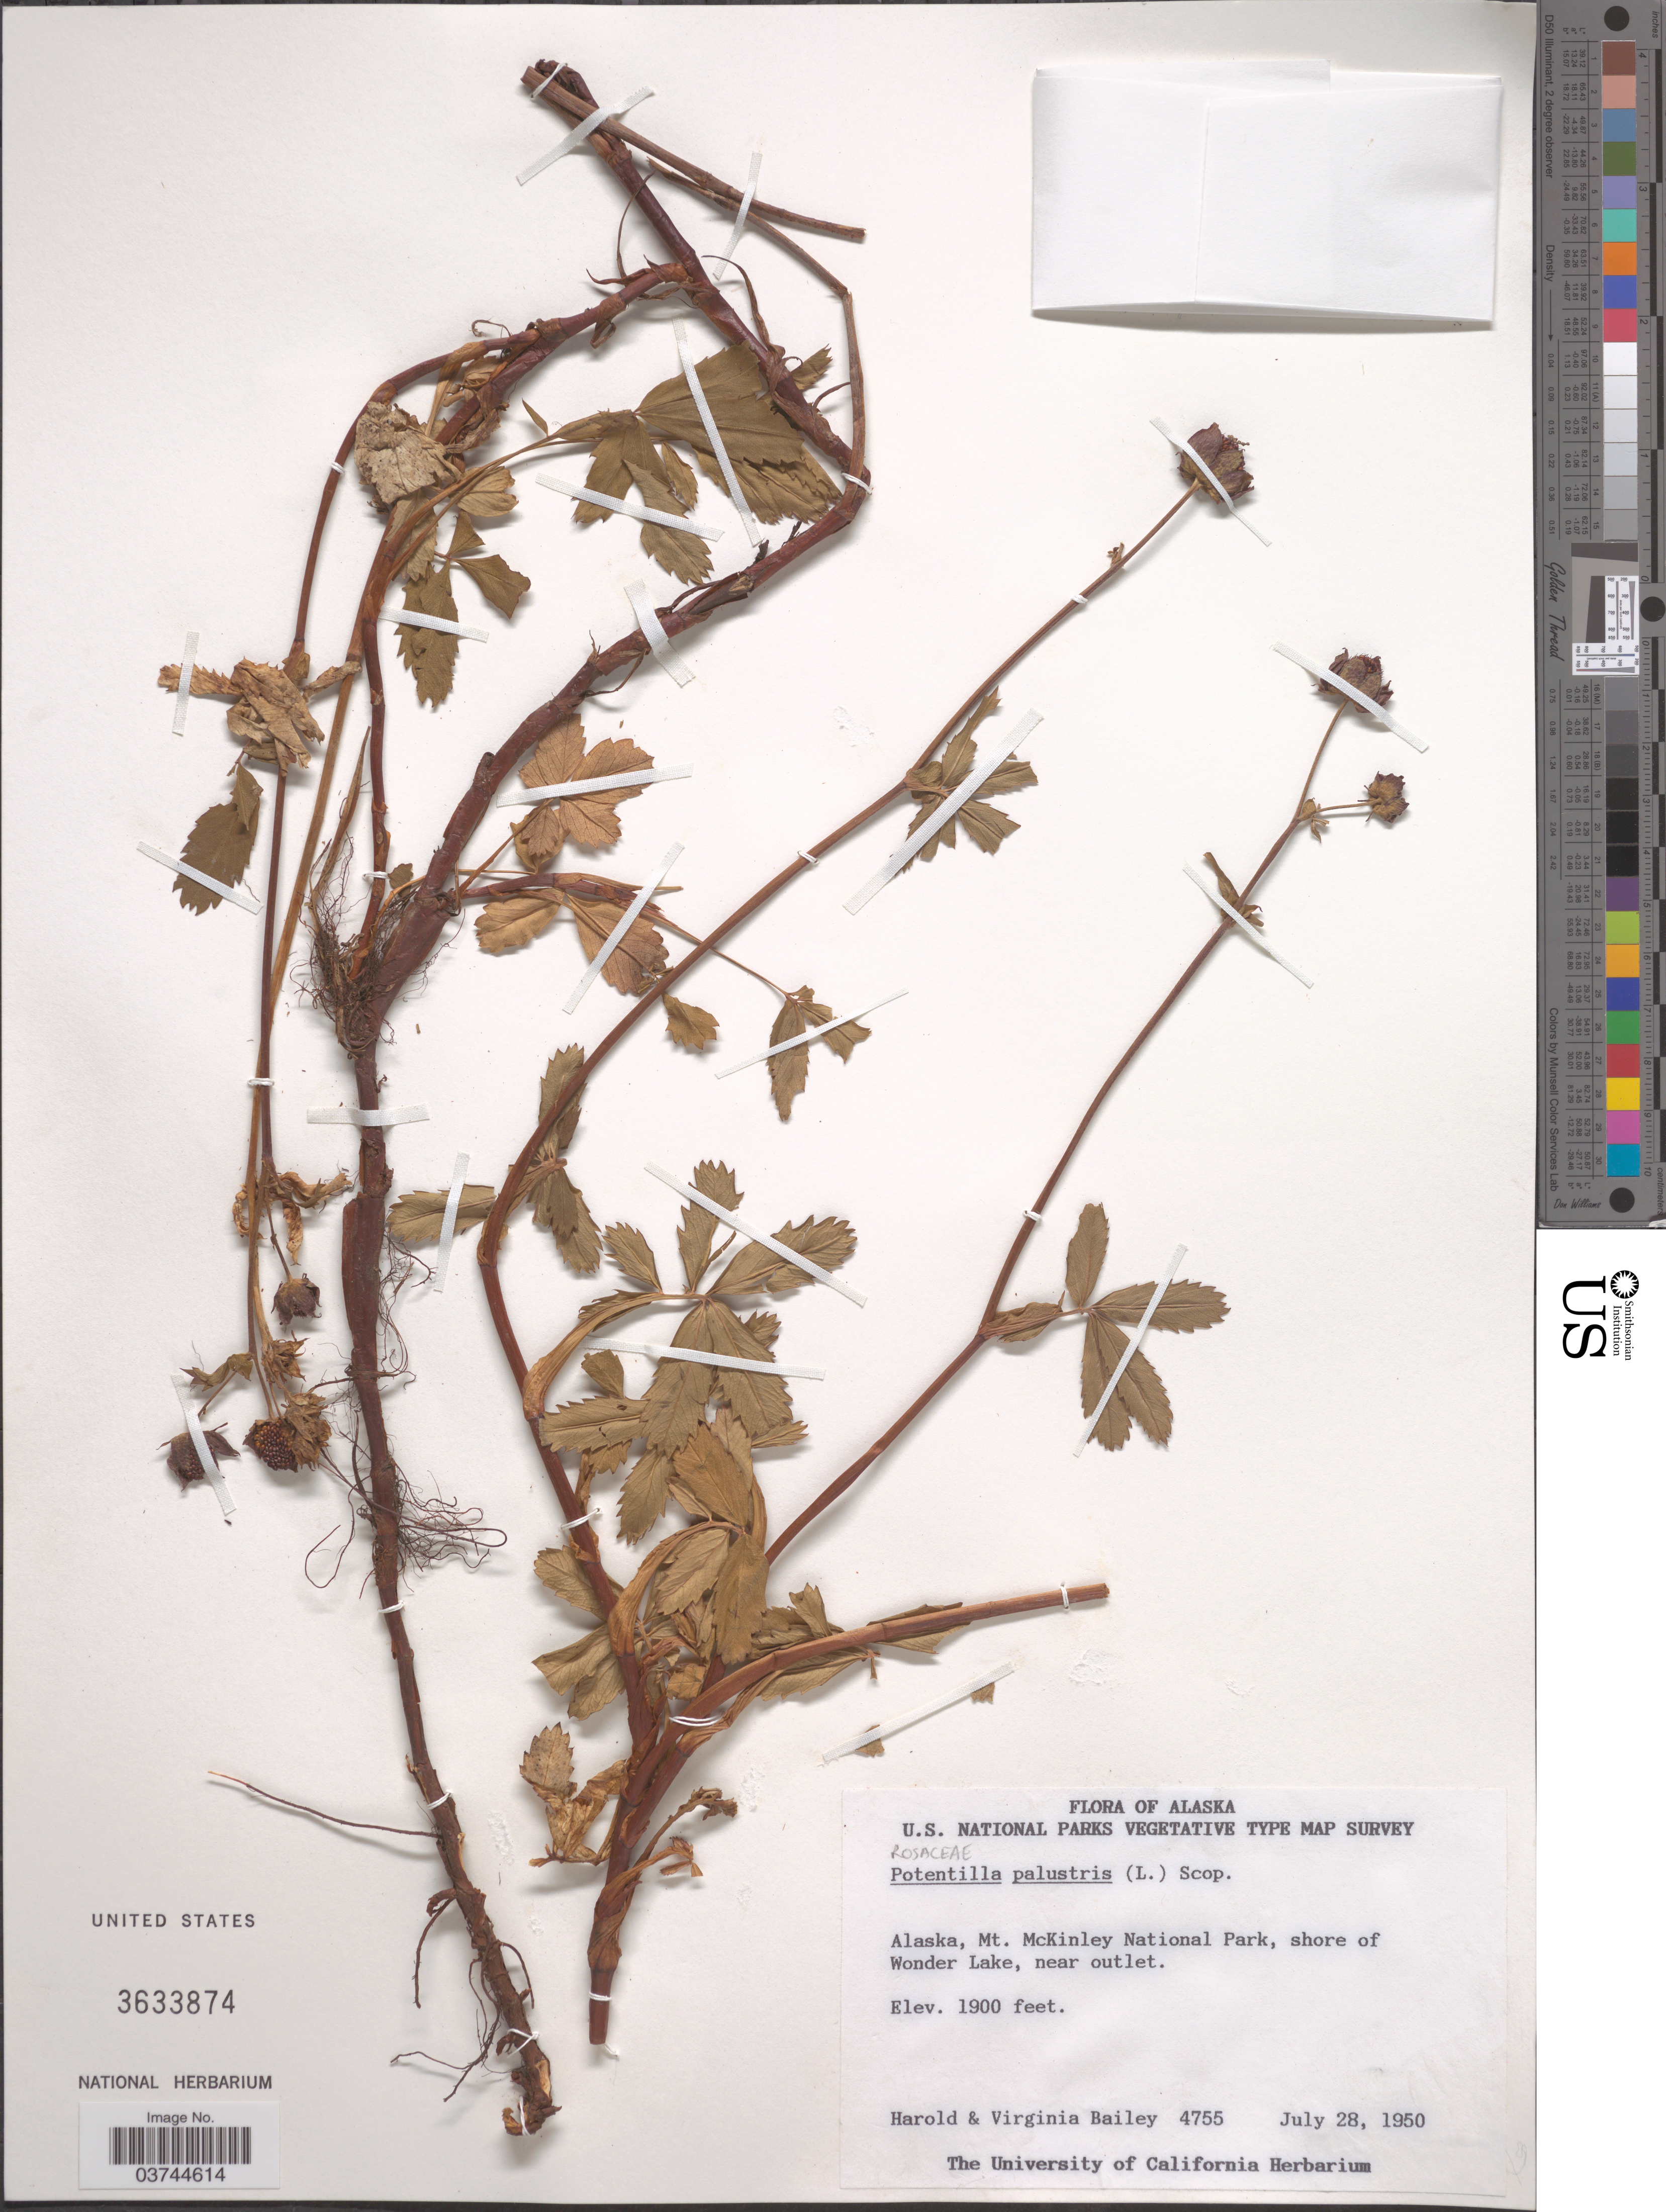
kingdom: Plantae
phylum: Tracheophyta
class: Magnoliopsida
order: Rosales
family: Rosaceae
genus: Comarum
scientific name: Comarum palustre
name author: L.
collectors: H. Bailey & V. L. Bailey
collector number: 4755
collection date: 1950-07-28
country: United States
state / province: Alaska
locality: Mt. McKinley National Park, shore of Wonder Lake, near outlet.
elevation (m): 579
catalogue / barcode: US 3633874